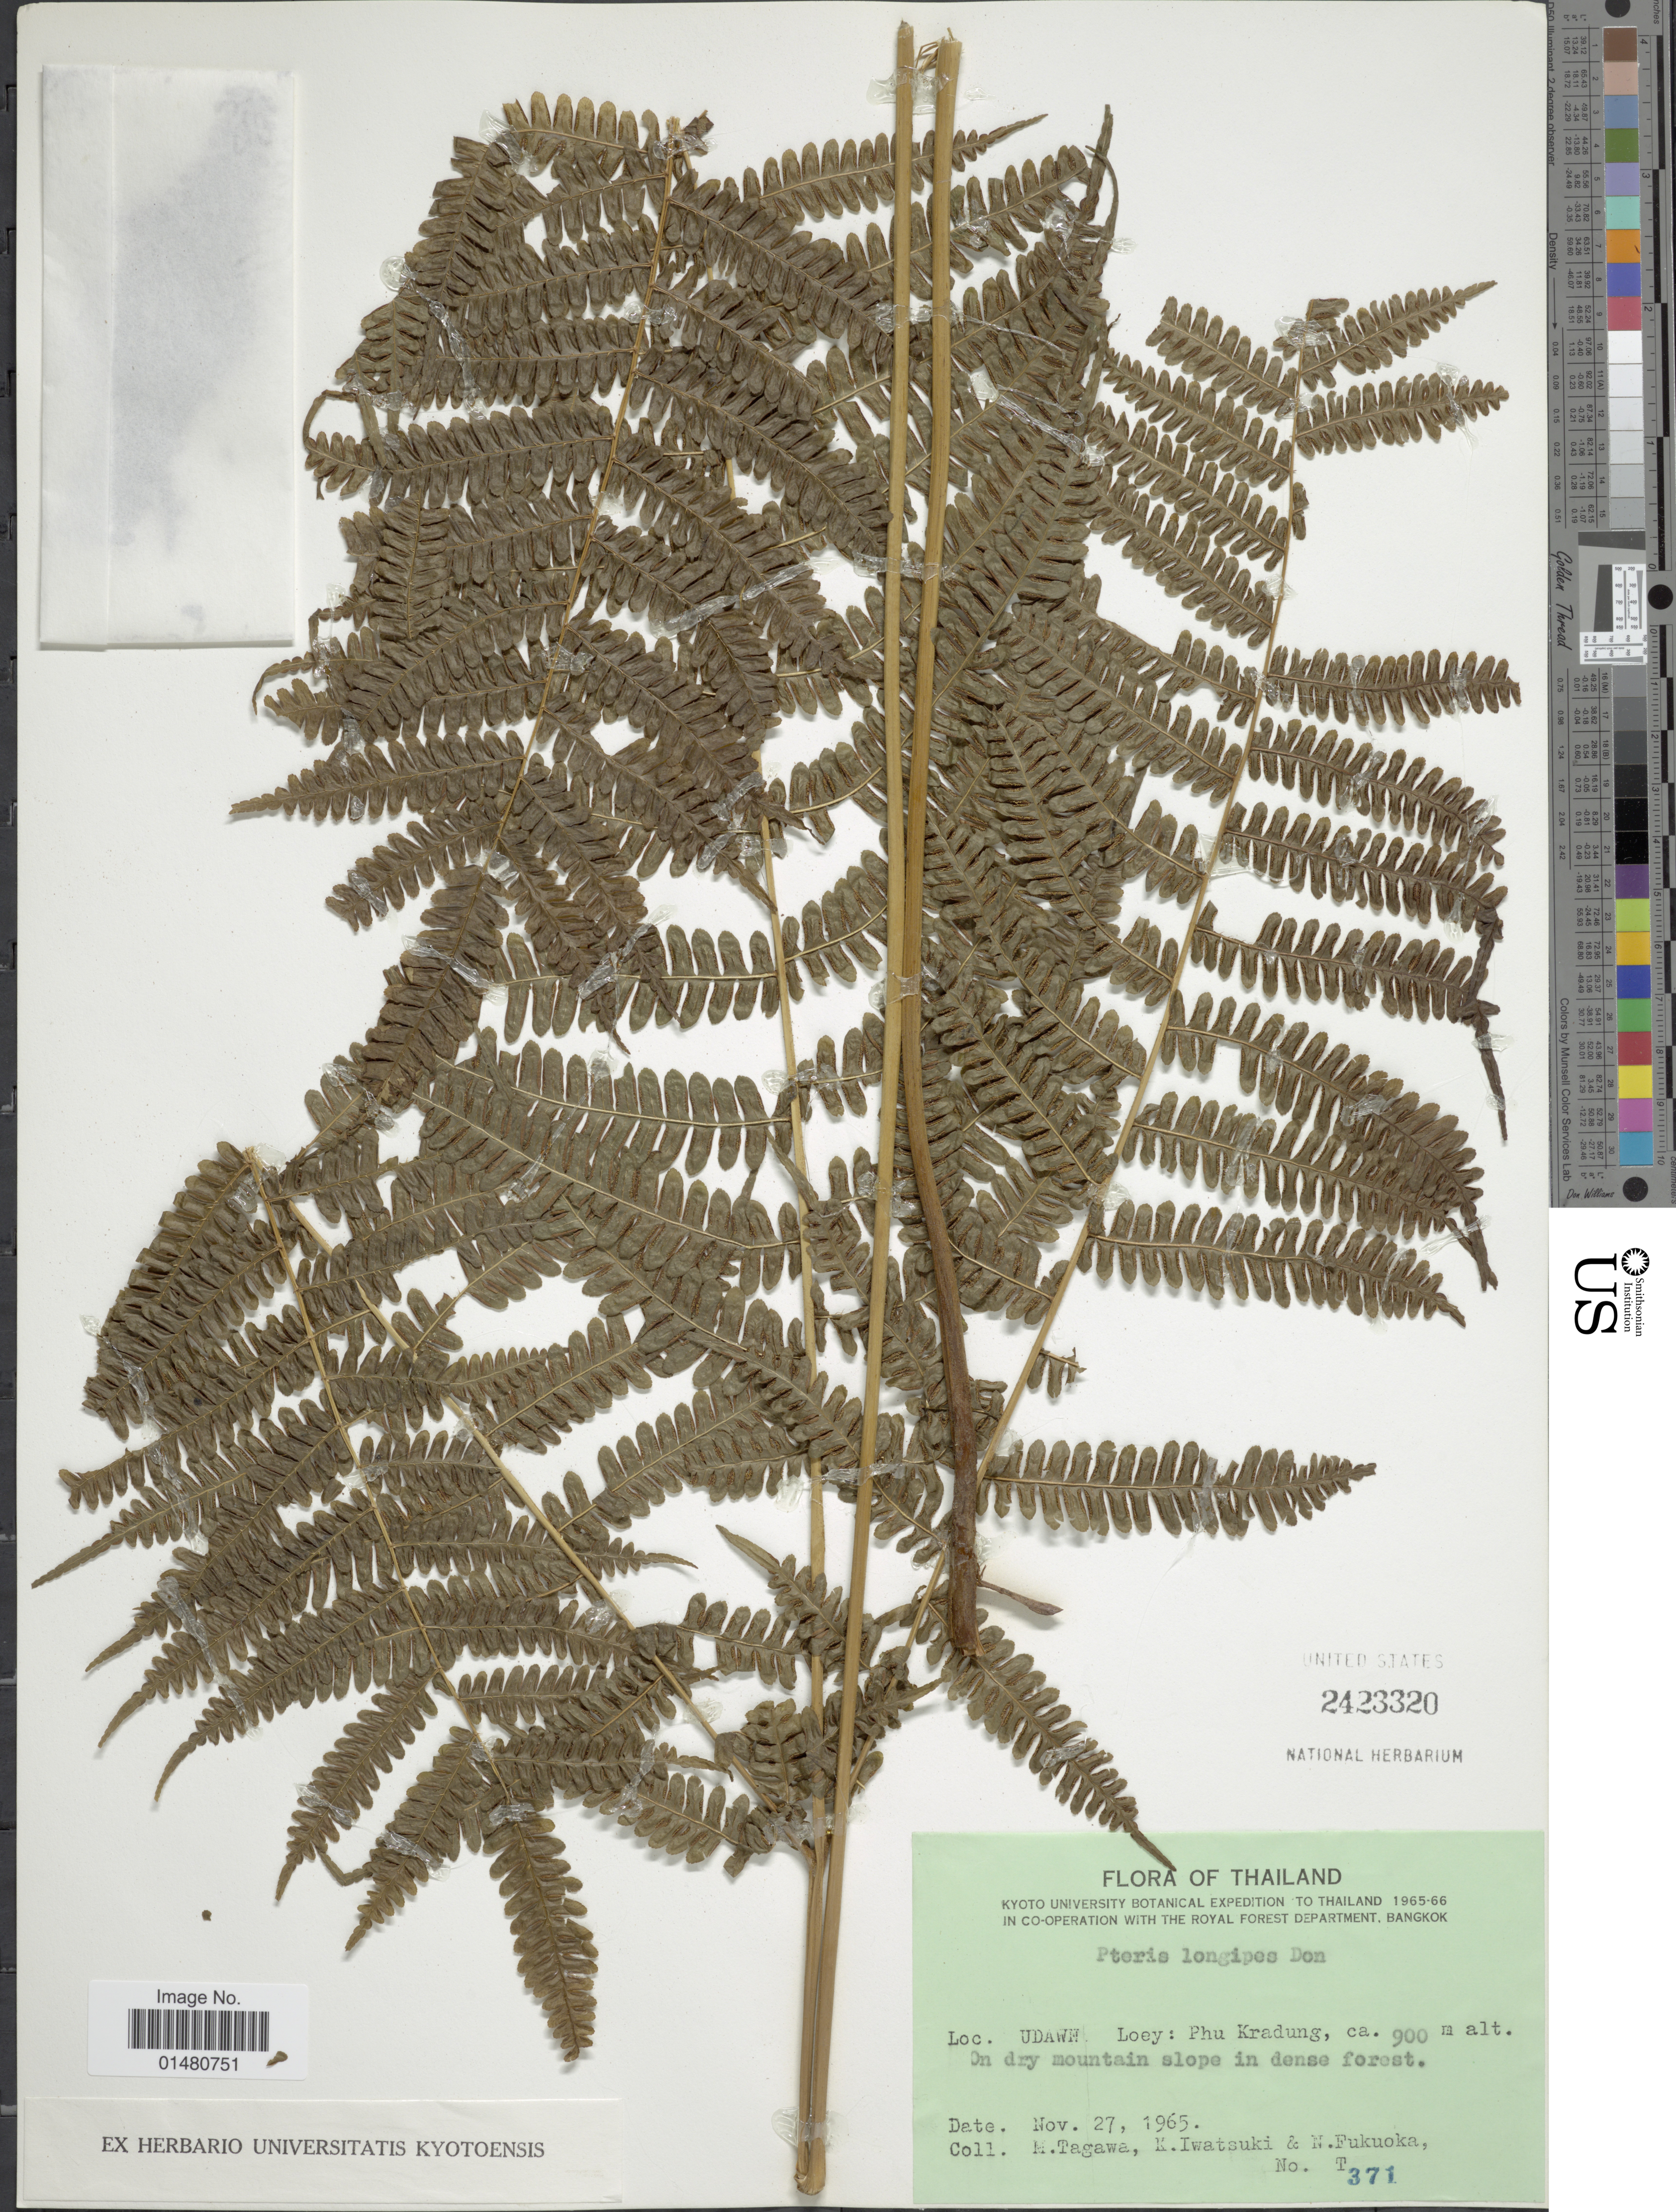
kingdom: Plantae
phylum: Tracheophyta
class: Polypodiopsida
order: Polypodiales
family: Pteridaceae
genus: Pteris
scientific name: Pteris longipes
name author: D. Don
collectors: M. Tagawa, K. Iwatsuki & N. Fukuoka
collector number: T 371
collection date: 1965-11-27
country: Thailand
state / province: Loei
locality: Udawn. Loey: Phu Kradung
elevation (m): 900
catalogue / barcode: US 2423320